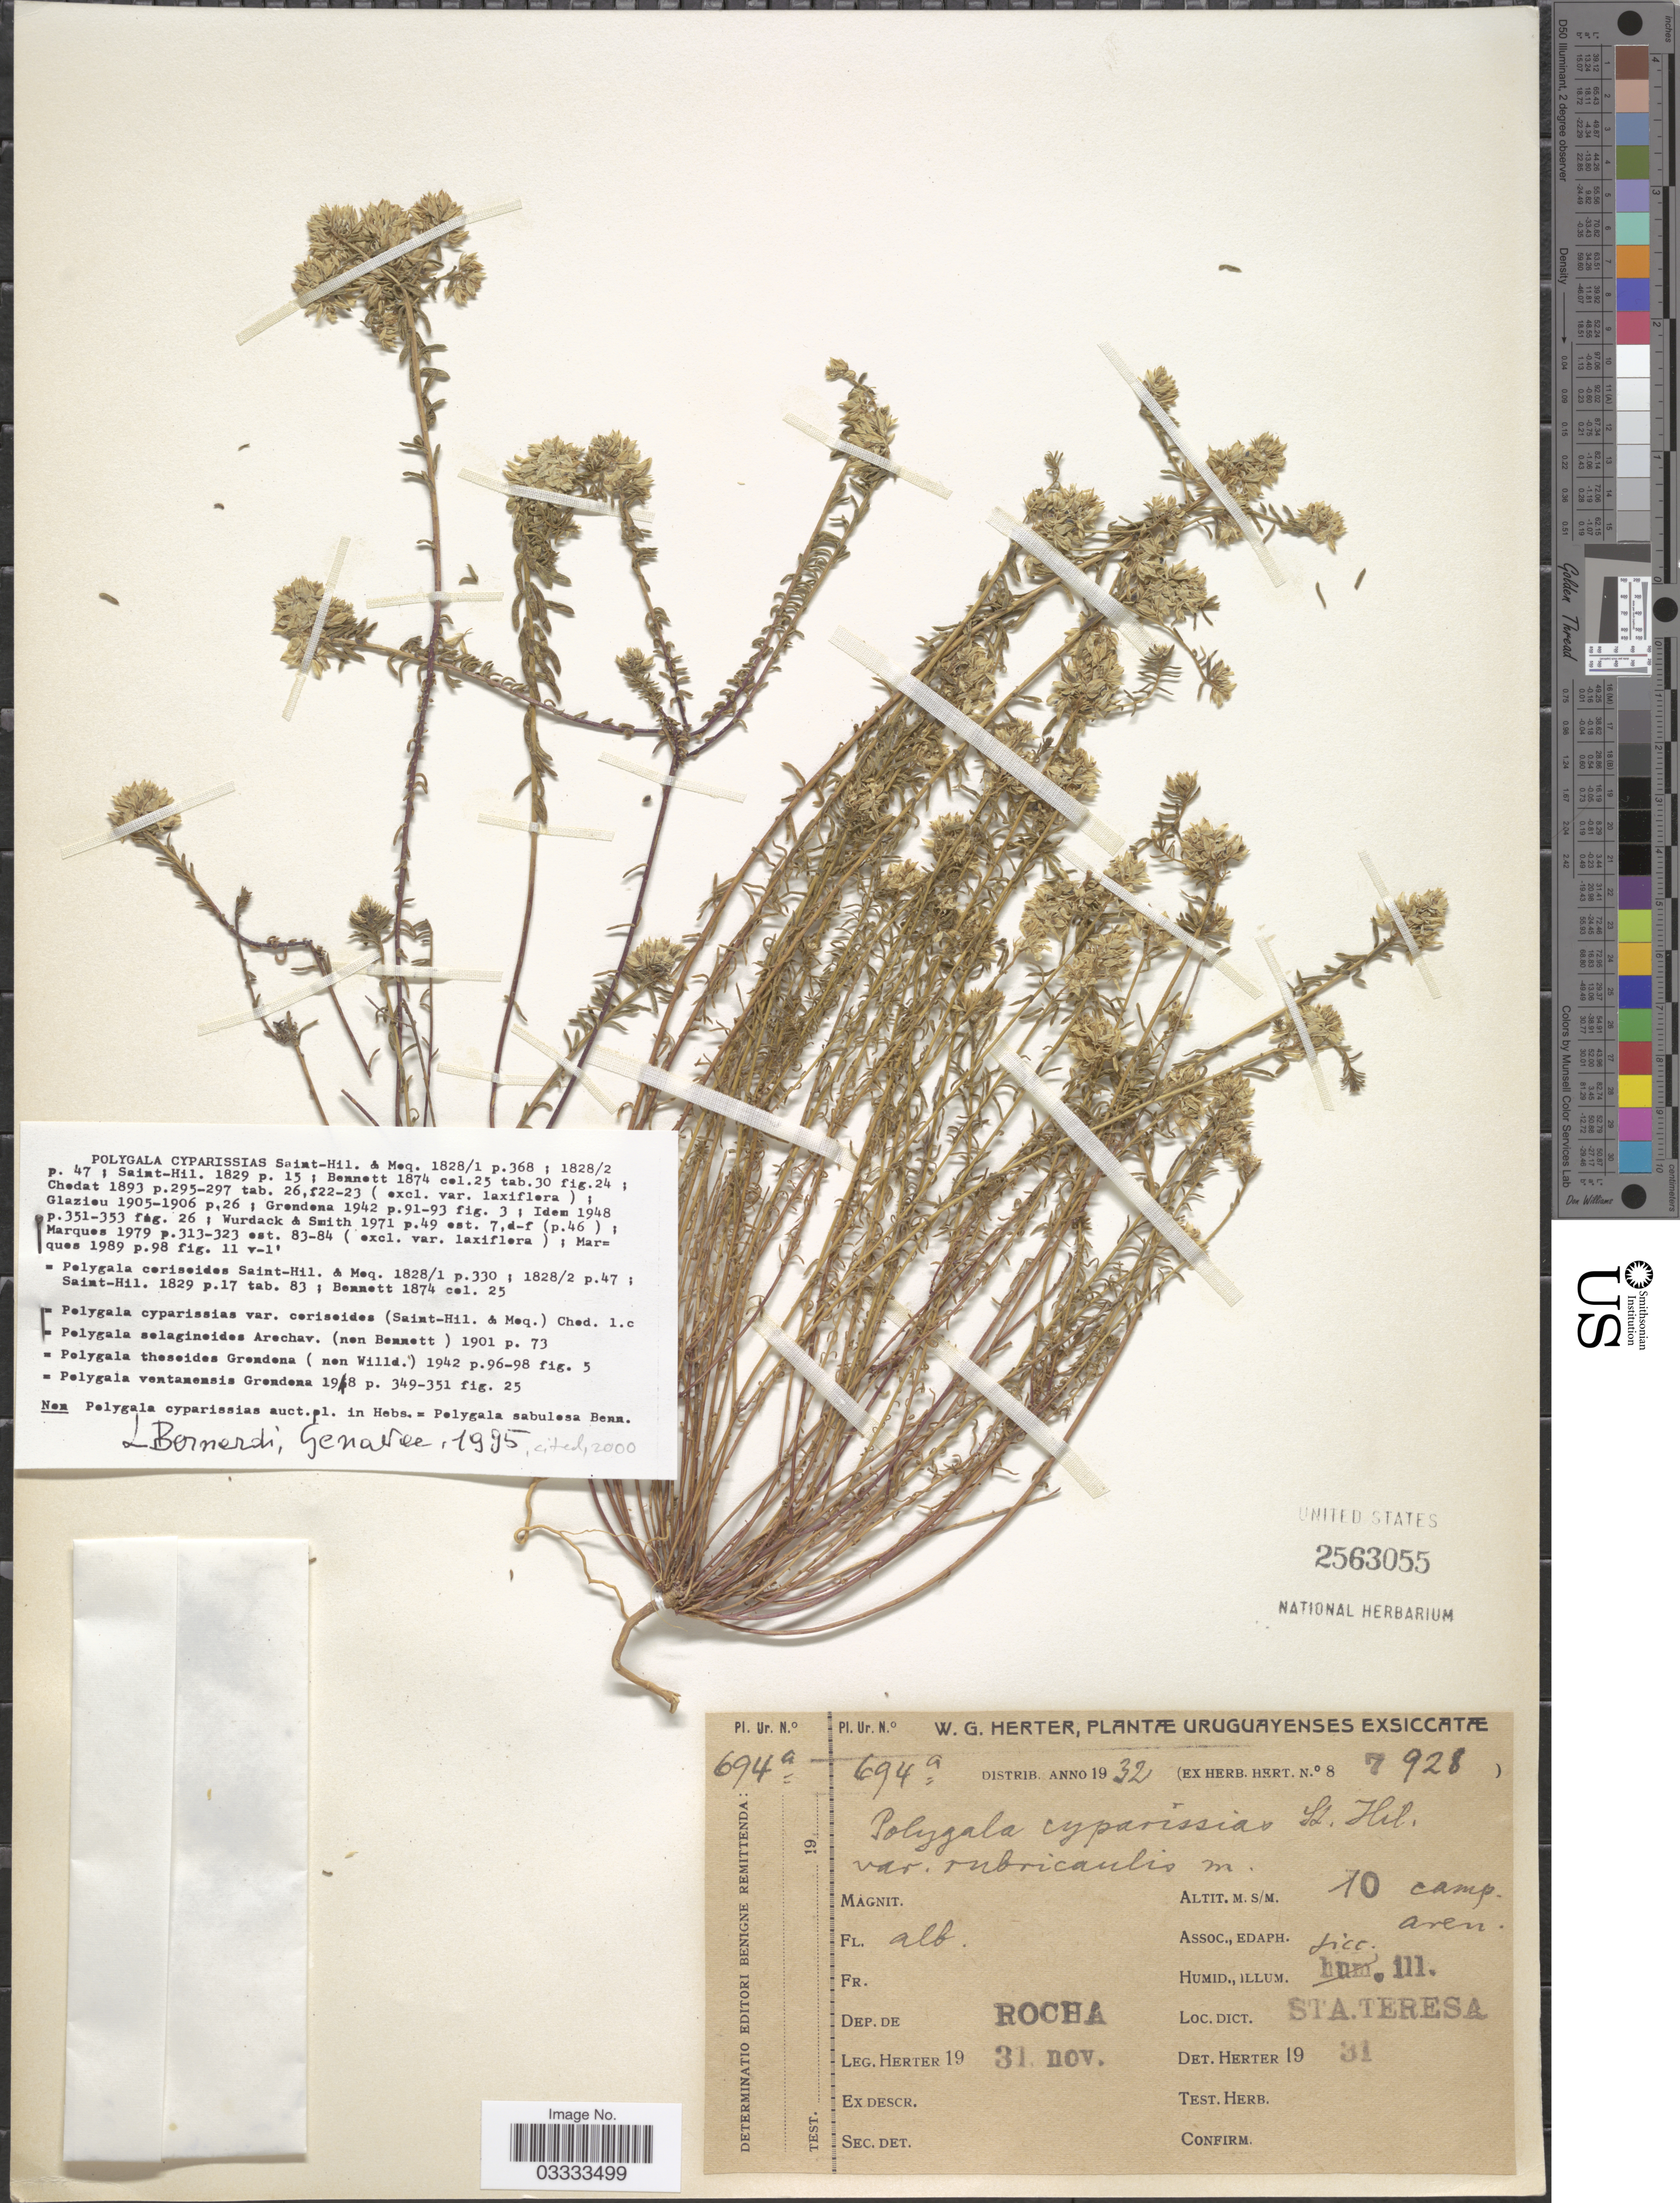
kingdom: Plantae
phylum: Tracheophyta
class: Magnoliopsida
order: Fabales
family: Polygalaceae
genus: Polygala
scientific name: Polygala cyparissias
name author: A. St.-Hil.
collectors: W. G. Herter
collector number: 694a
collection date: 1931-11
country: Uruguay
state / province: Rocha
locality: Dep. de Rocha. Dict. Sta. Teresa.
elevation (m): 10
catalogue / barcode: US 2563055